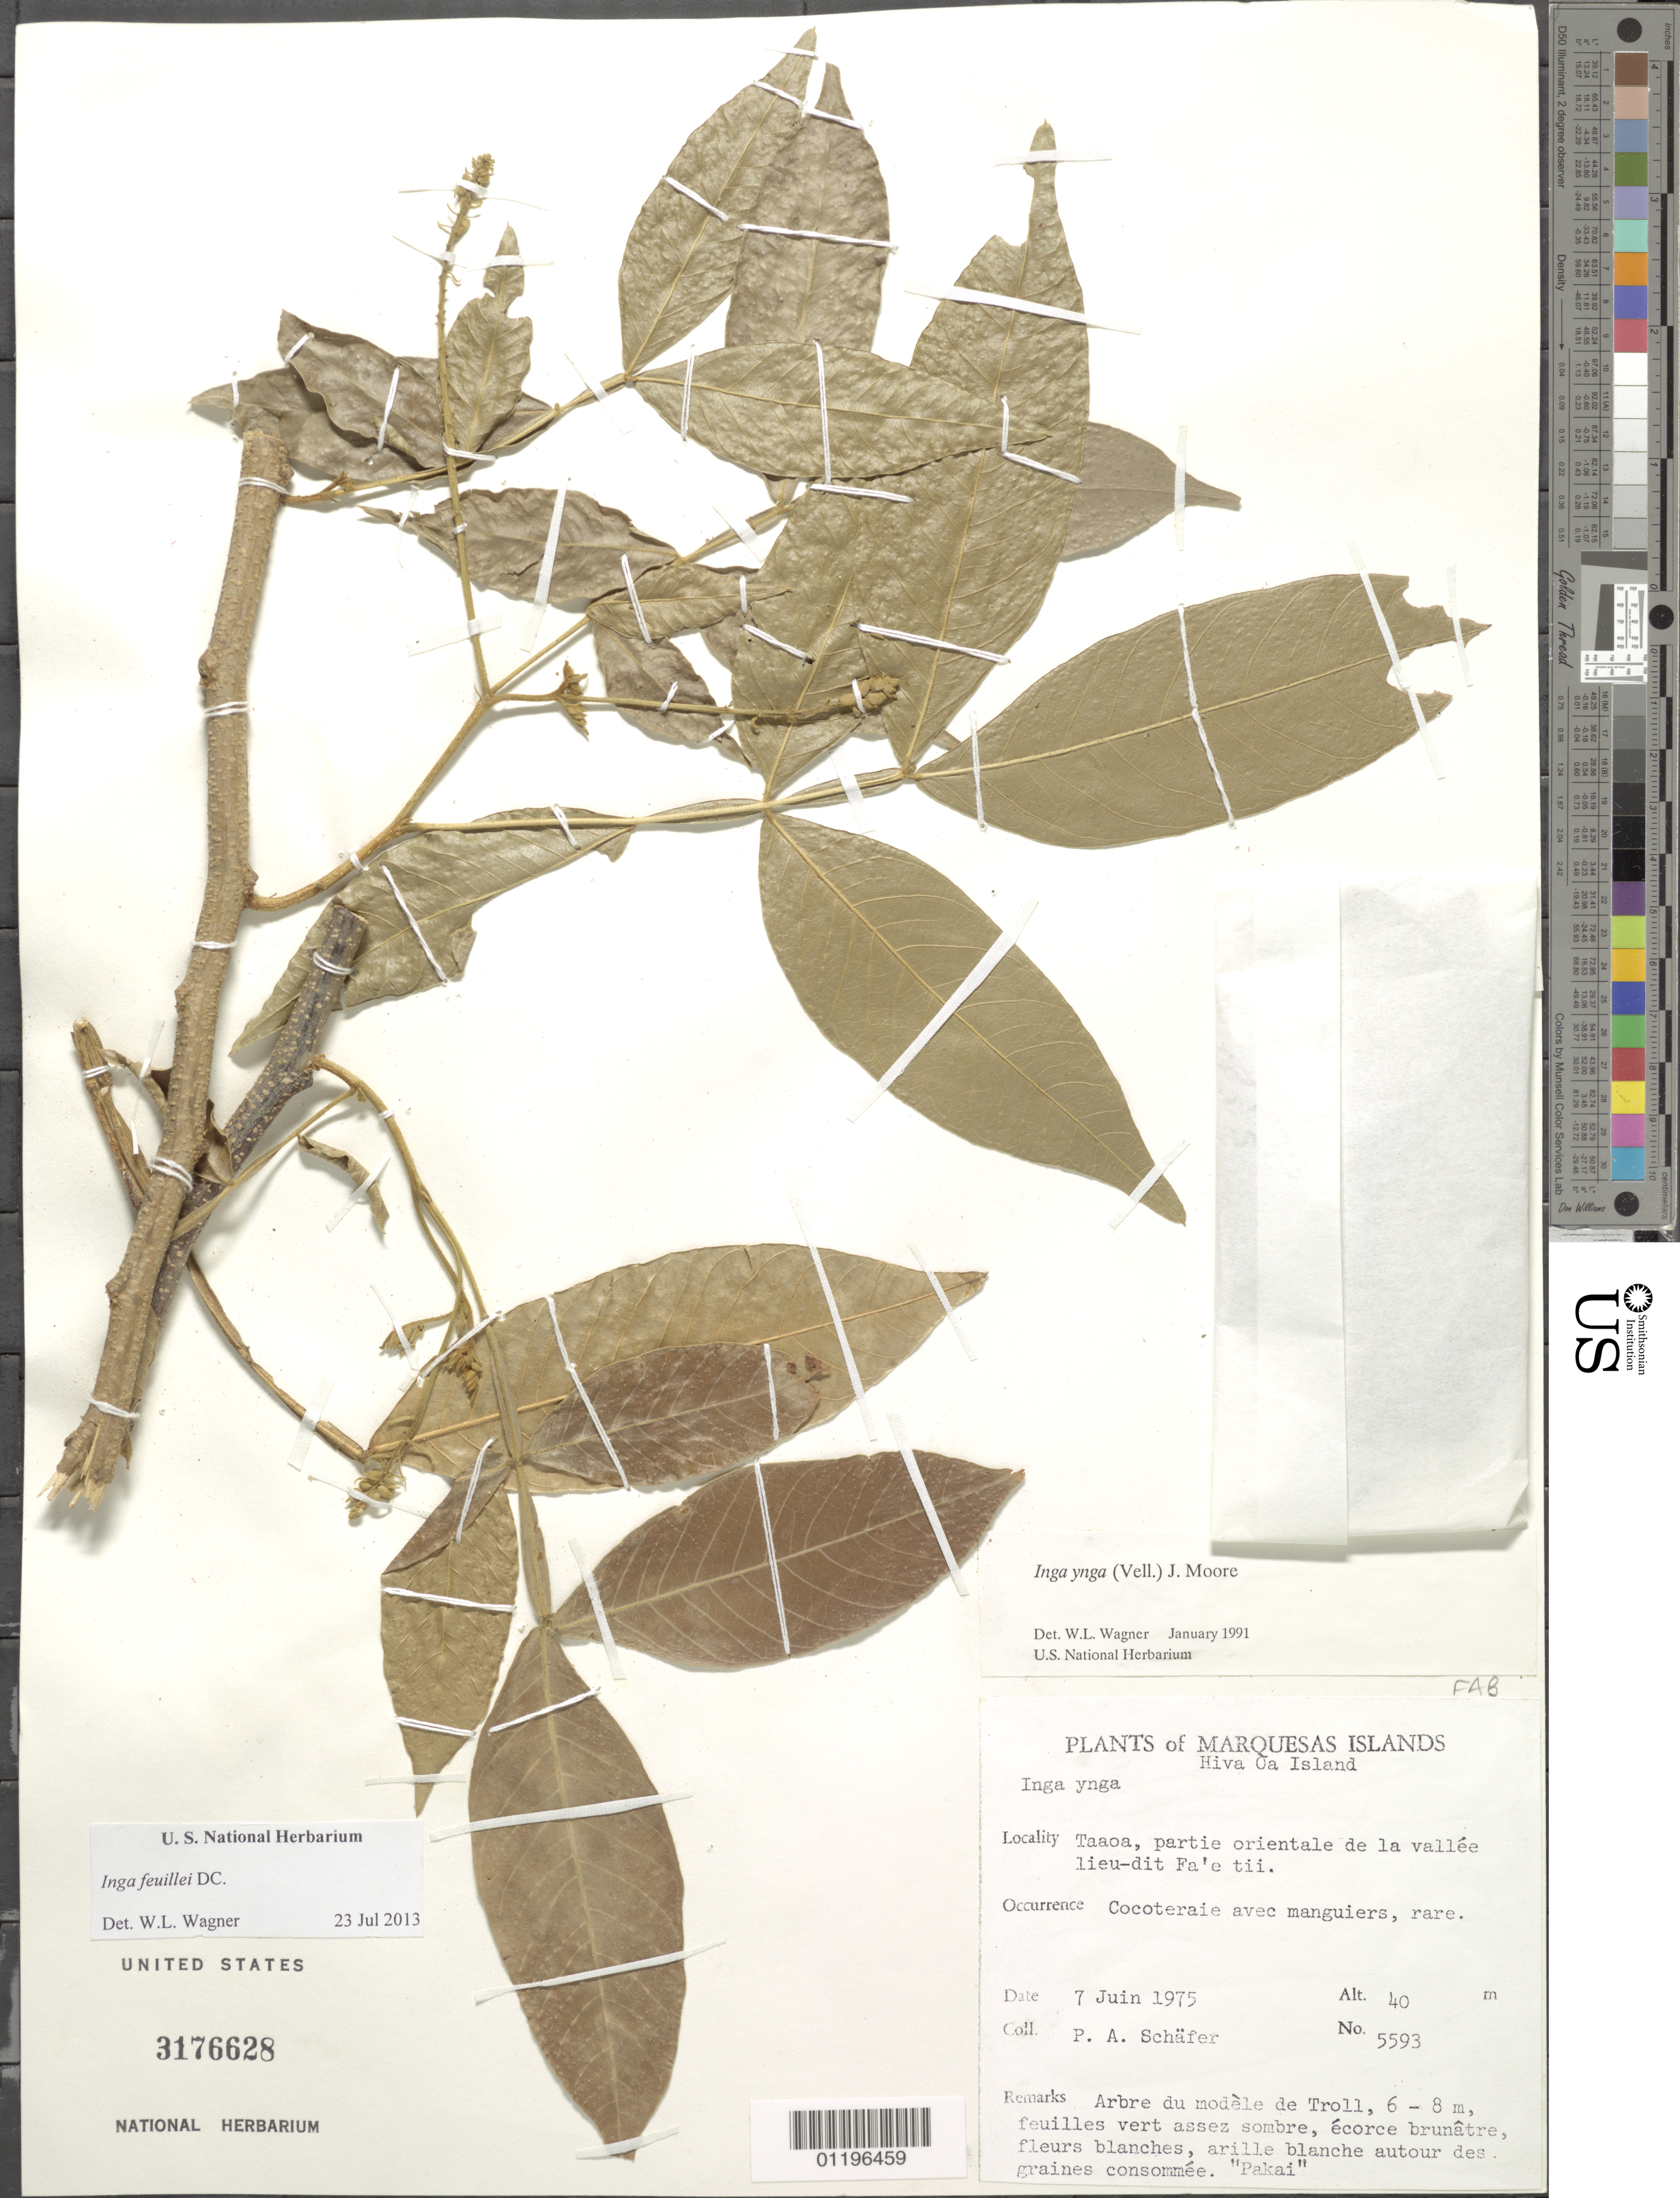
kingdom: Plantae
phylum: Tracheophyta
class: Magnoliopsida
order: Fabales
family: Fabaceae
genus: Inga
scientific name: Inga feuillei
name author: DC.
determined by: Lorence, David H., (PTBG), National Tropical Botanical Garden (UNITED STATES)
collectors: P. A. Schäfer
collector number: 5593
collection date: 1975-06-07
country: French Polynesia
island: Hiva Oa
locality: Taaoa, partie orientale de la vallée lieu-dit Fa'e tii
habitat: Cocoteraie avec manguiers, rare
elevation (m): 40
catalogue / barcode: US 3176628